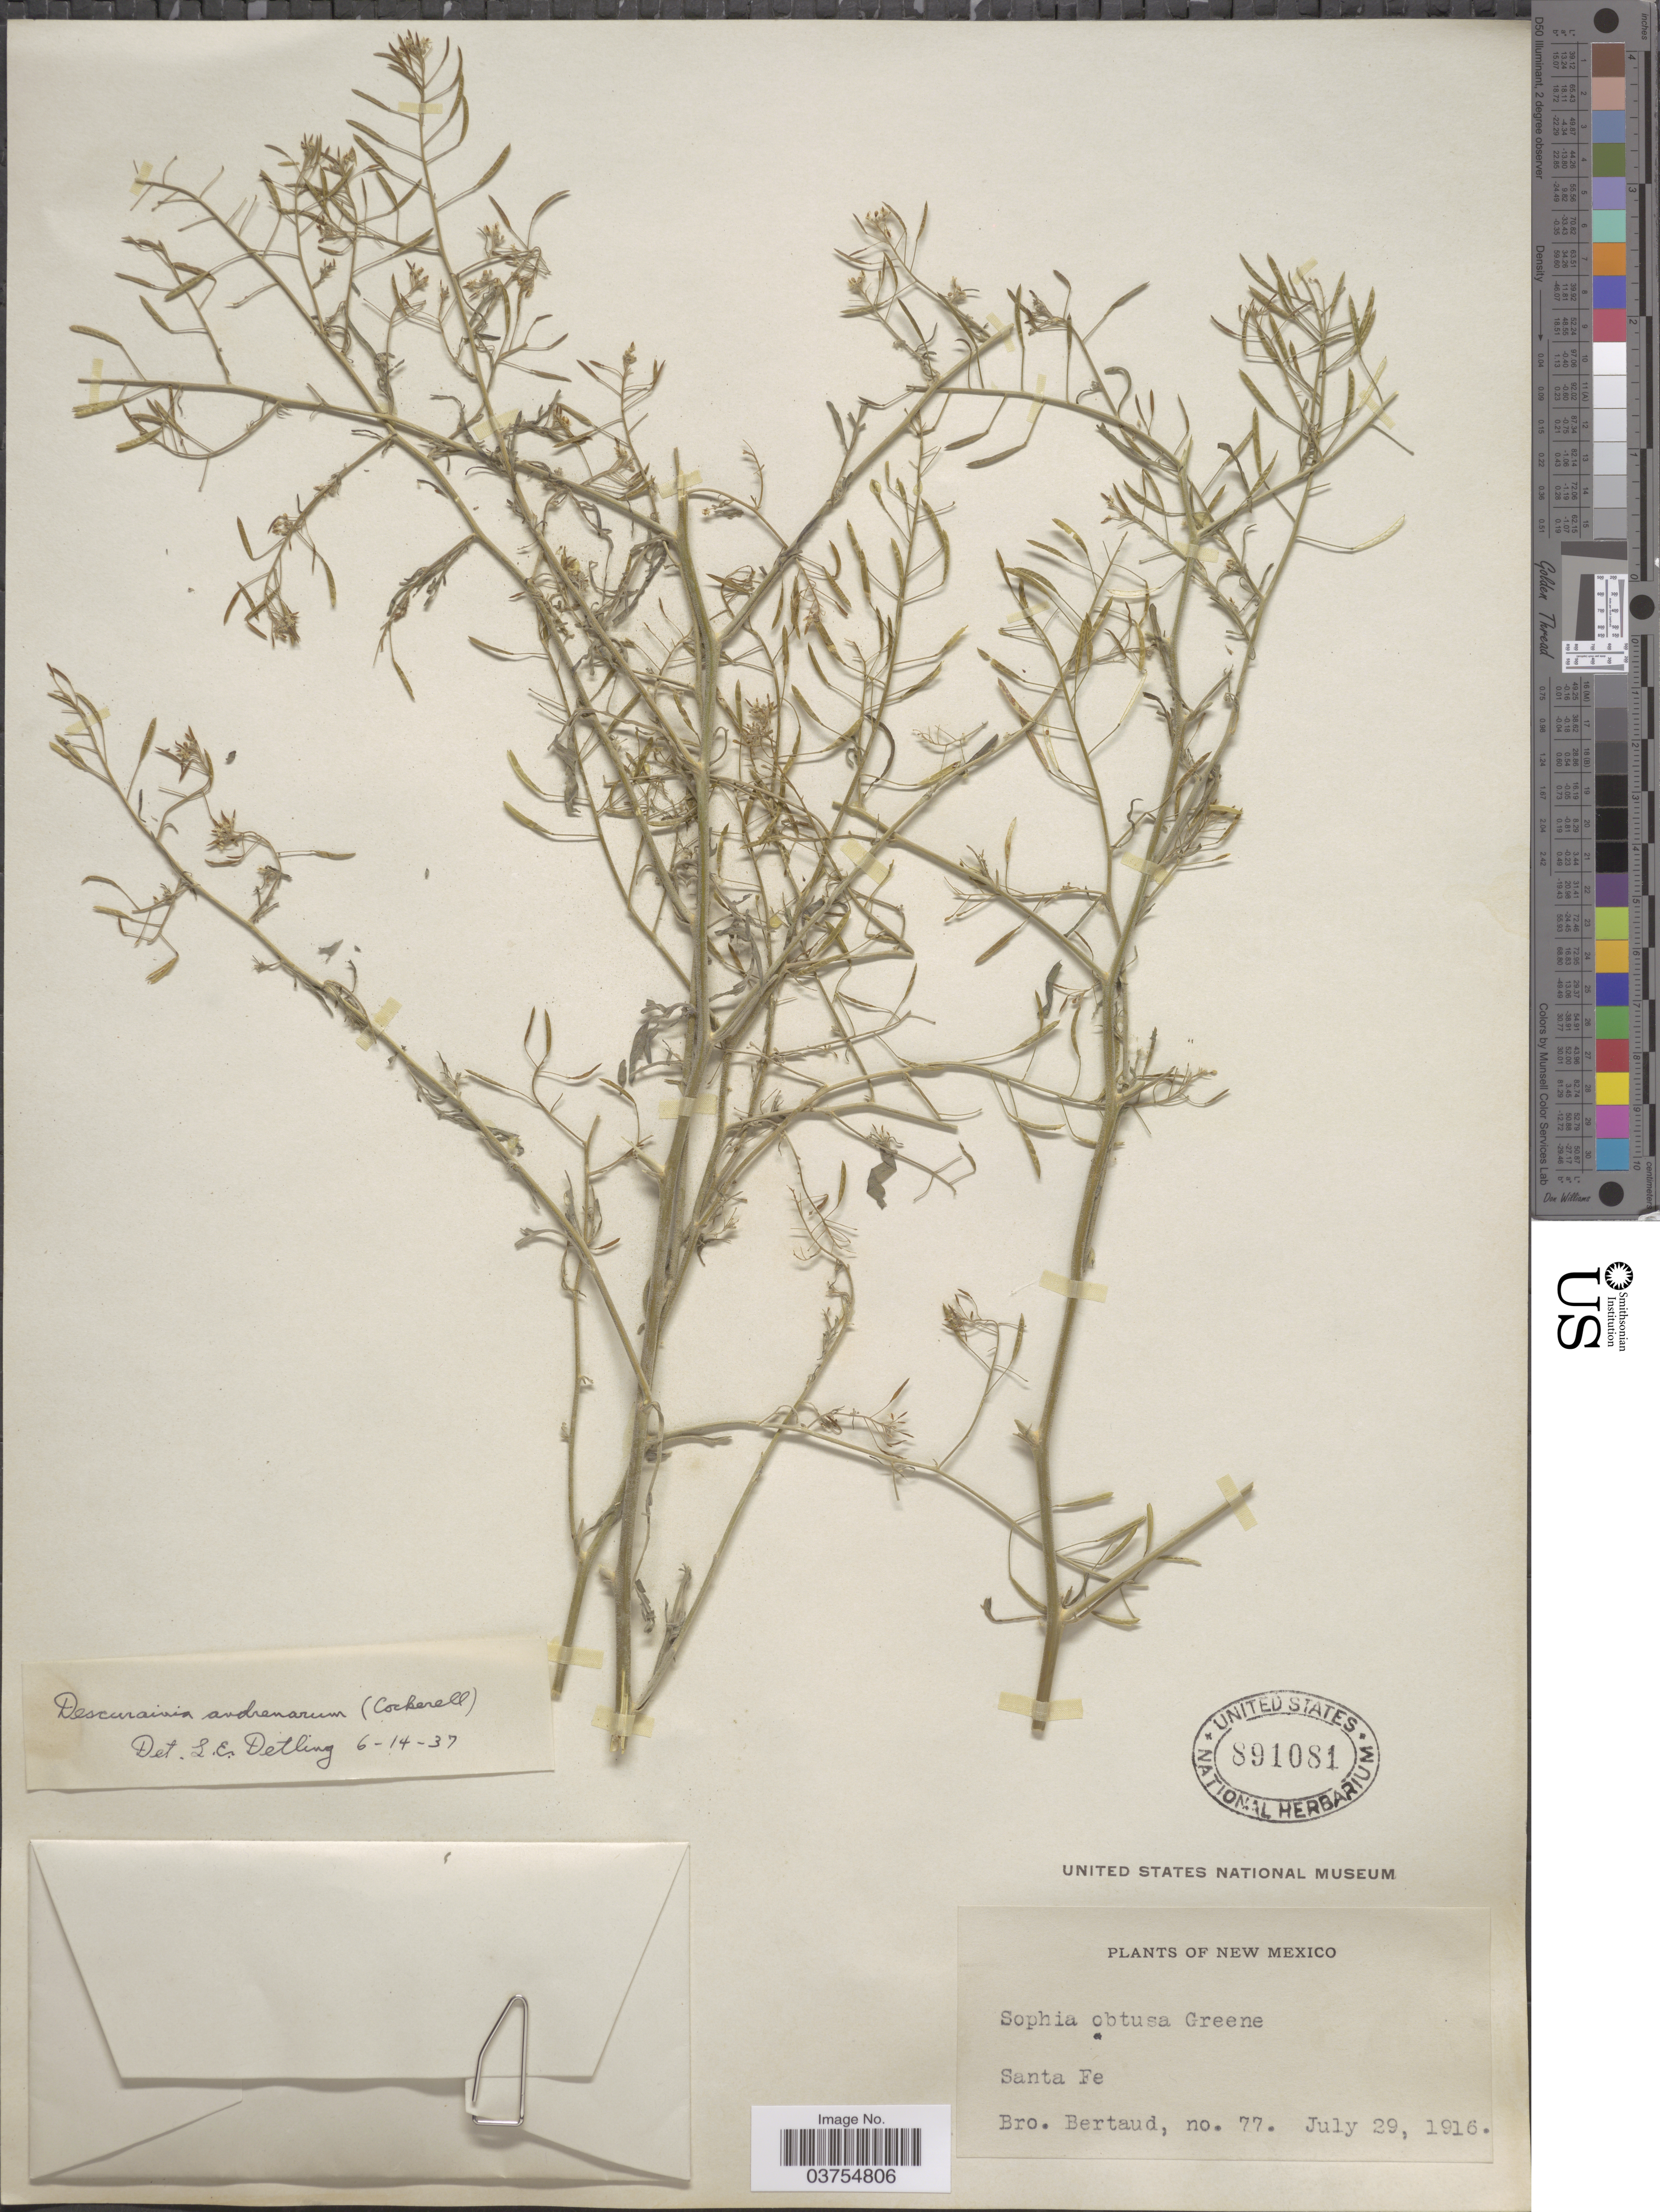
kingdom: Plantae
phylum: Tracheophyta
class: Magnoliopsida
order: Brassicales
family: Brassicaceae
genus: Descurainia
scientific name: Descurainia pinnata subsp. halictorum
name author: (Cockerell) Detling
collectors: Bro. Bertaud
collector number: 77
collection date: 1916-07-29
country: United States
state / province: New Mexico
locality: Santa Fe.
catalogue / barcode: US 891081